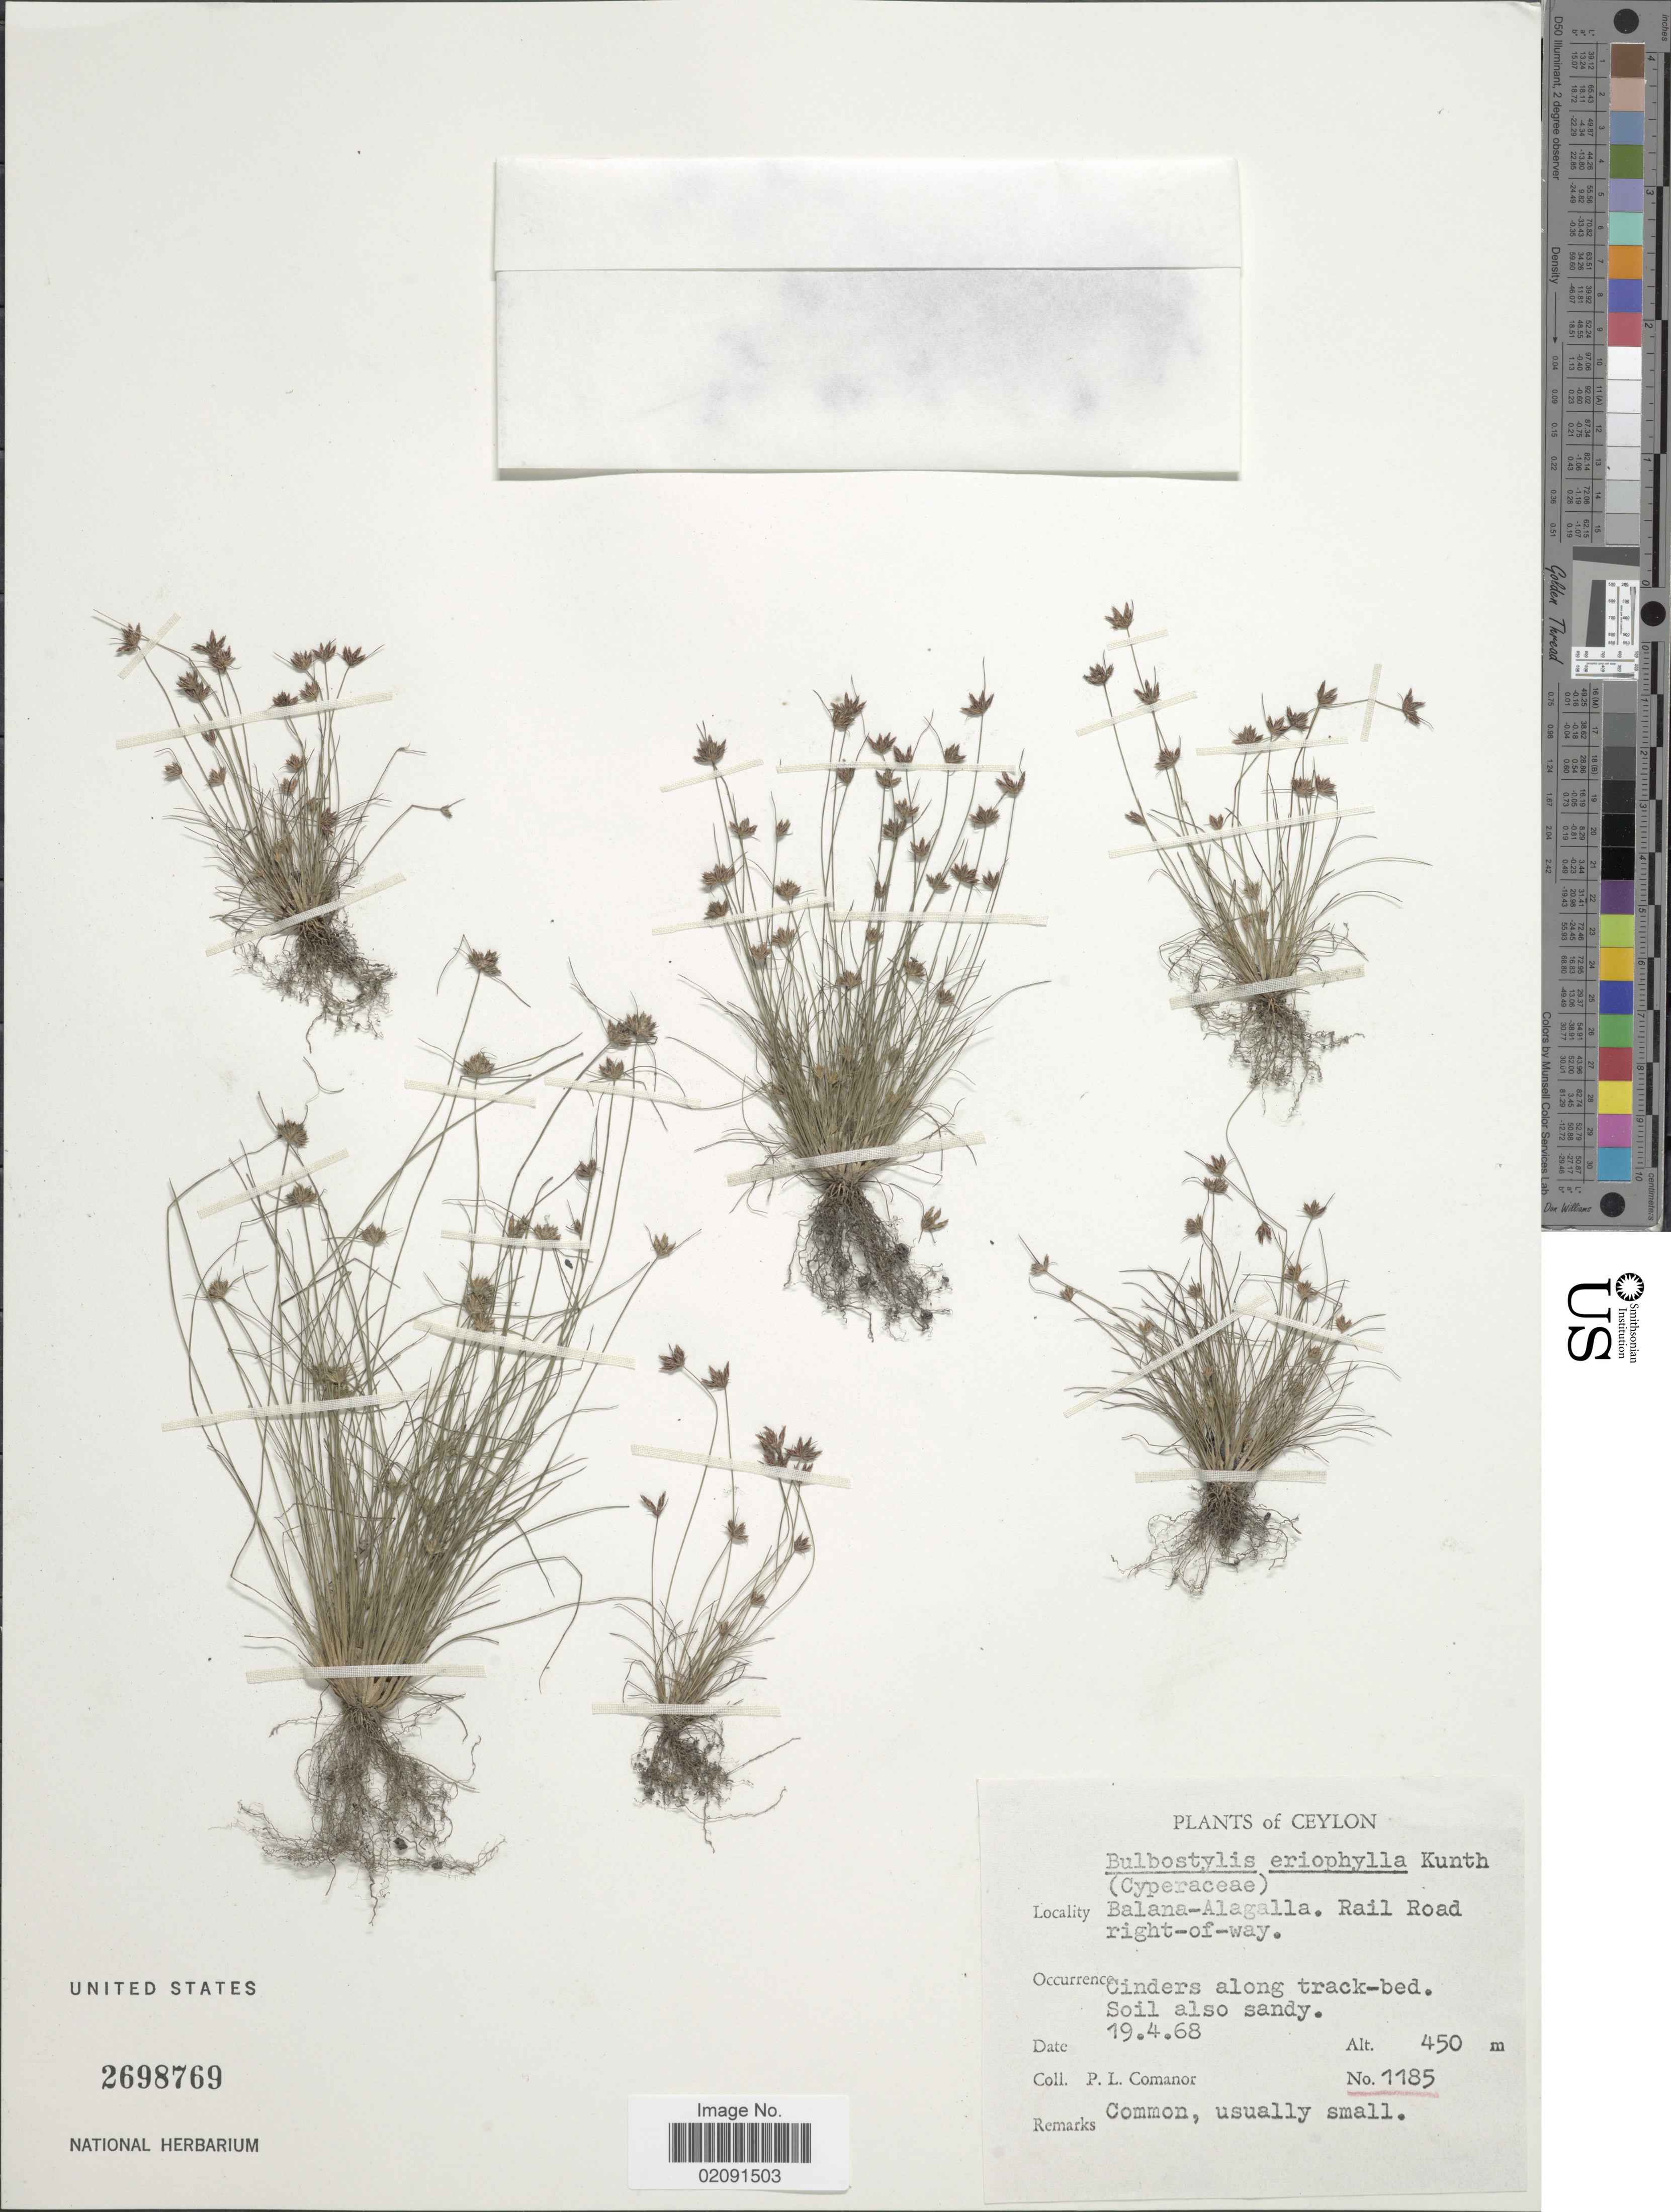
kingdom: Plantae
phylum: Tracheophyta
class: Liliopsida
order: Poales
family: Cyperaceae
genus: Bulbostylis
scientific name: Bulbostylis barbata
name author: (Rottb.) C.B. Clarke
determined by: Strong, Mark T., (BOT), Smithsonian Institution - National Museum of Natural History (UNITED STATES)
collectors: P. Comanor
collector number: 1185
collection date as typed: Transcribed d/m/y: 19/4/68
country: Sri Lanka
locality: Ceylon, Balana-Alagalla, Rail Road right-of-way, Cinders along track-bed.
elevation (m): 450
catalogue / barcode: US 2698769